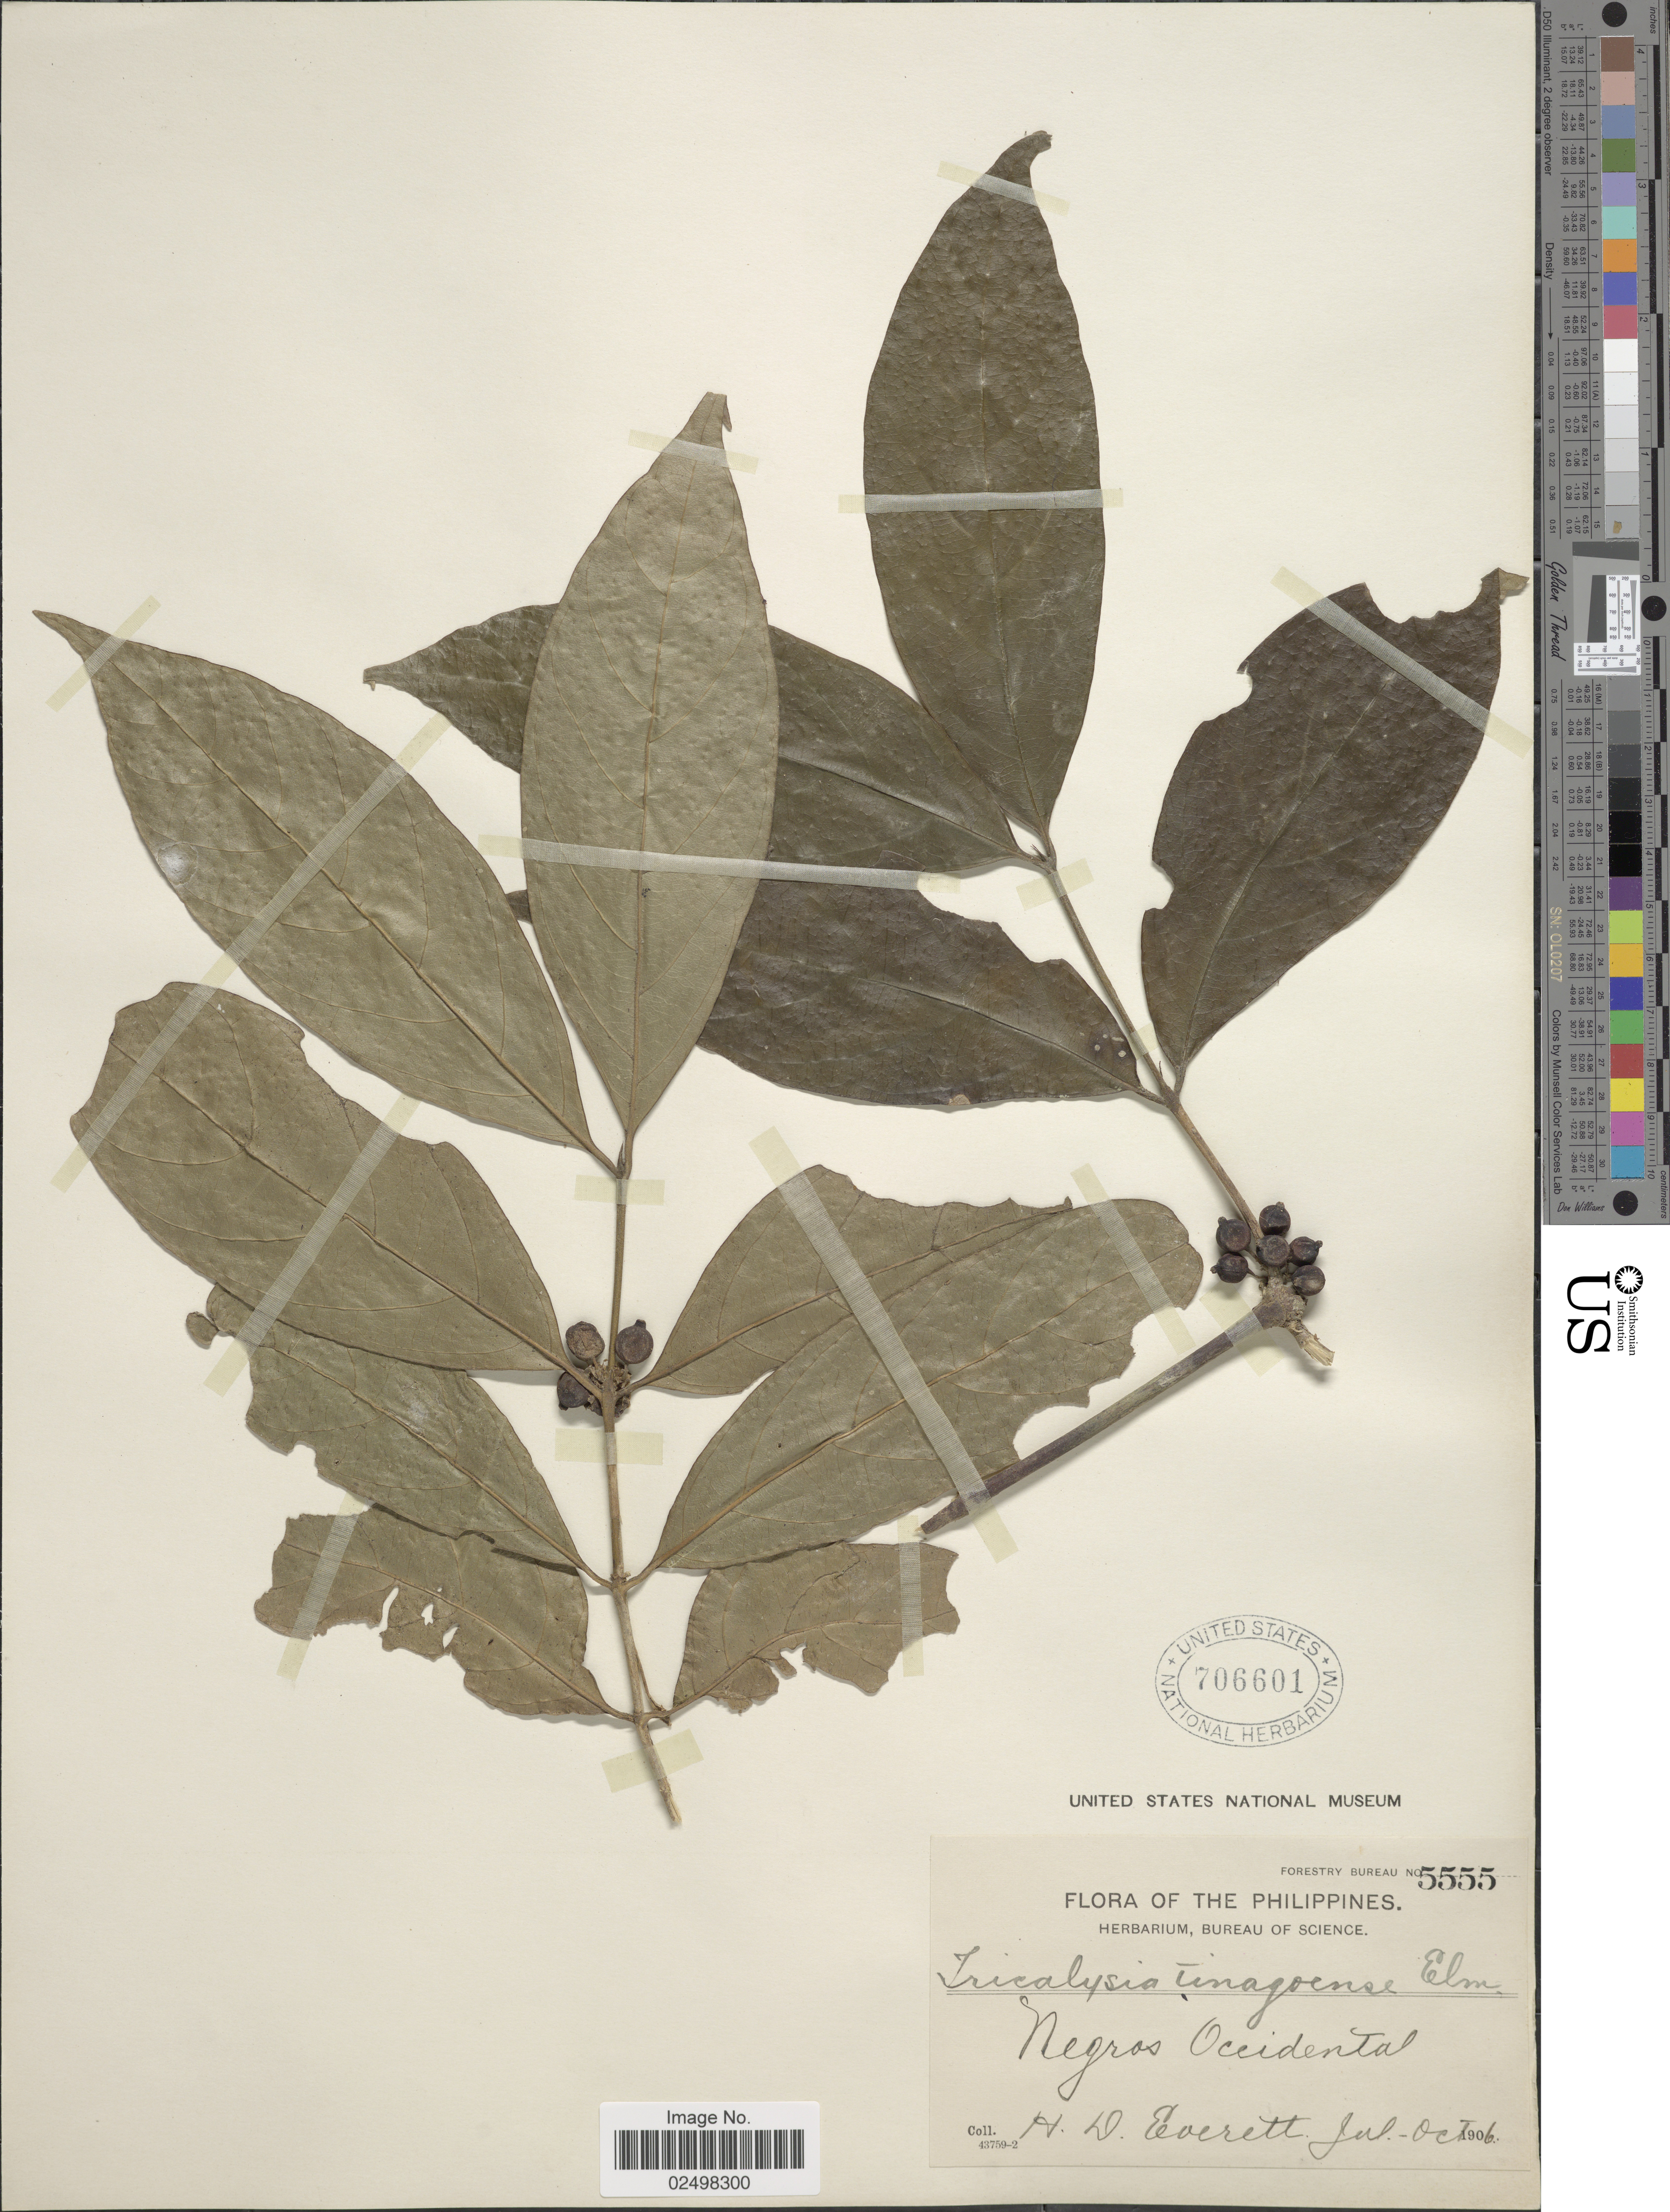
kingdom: Plantae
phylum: Tracheophyta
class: Magnoliopsida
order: Gentianales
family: Rubiaceae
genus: Tricalysia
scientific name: Tricalysia tinagaoensis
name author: Elmer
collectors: H. Everett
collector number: Forestry Bureau 5555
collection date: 1906-07/1906-10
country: Philippines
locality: Negros Occidental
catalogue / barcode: US 706601